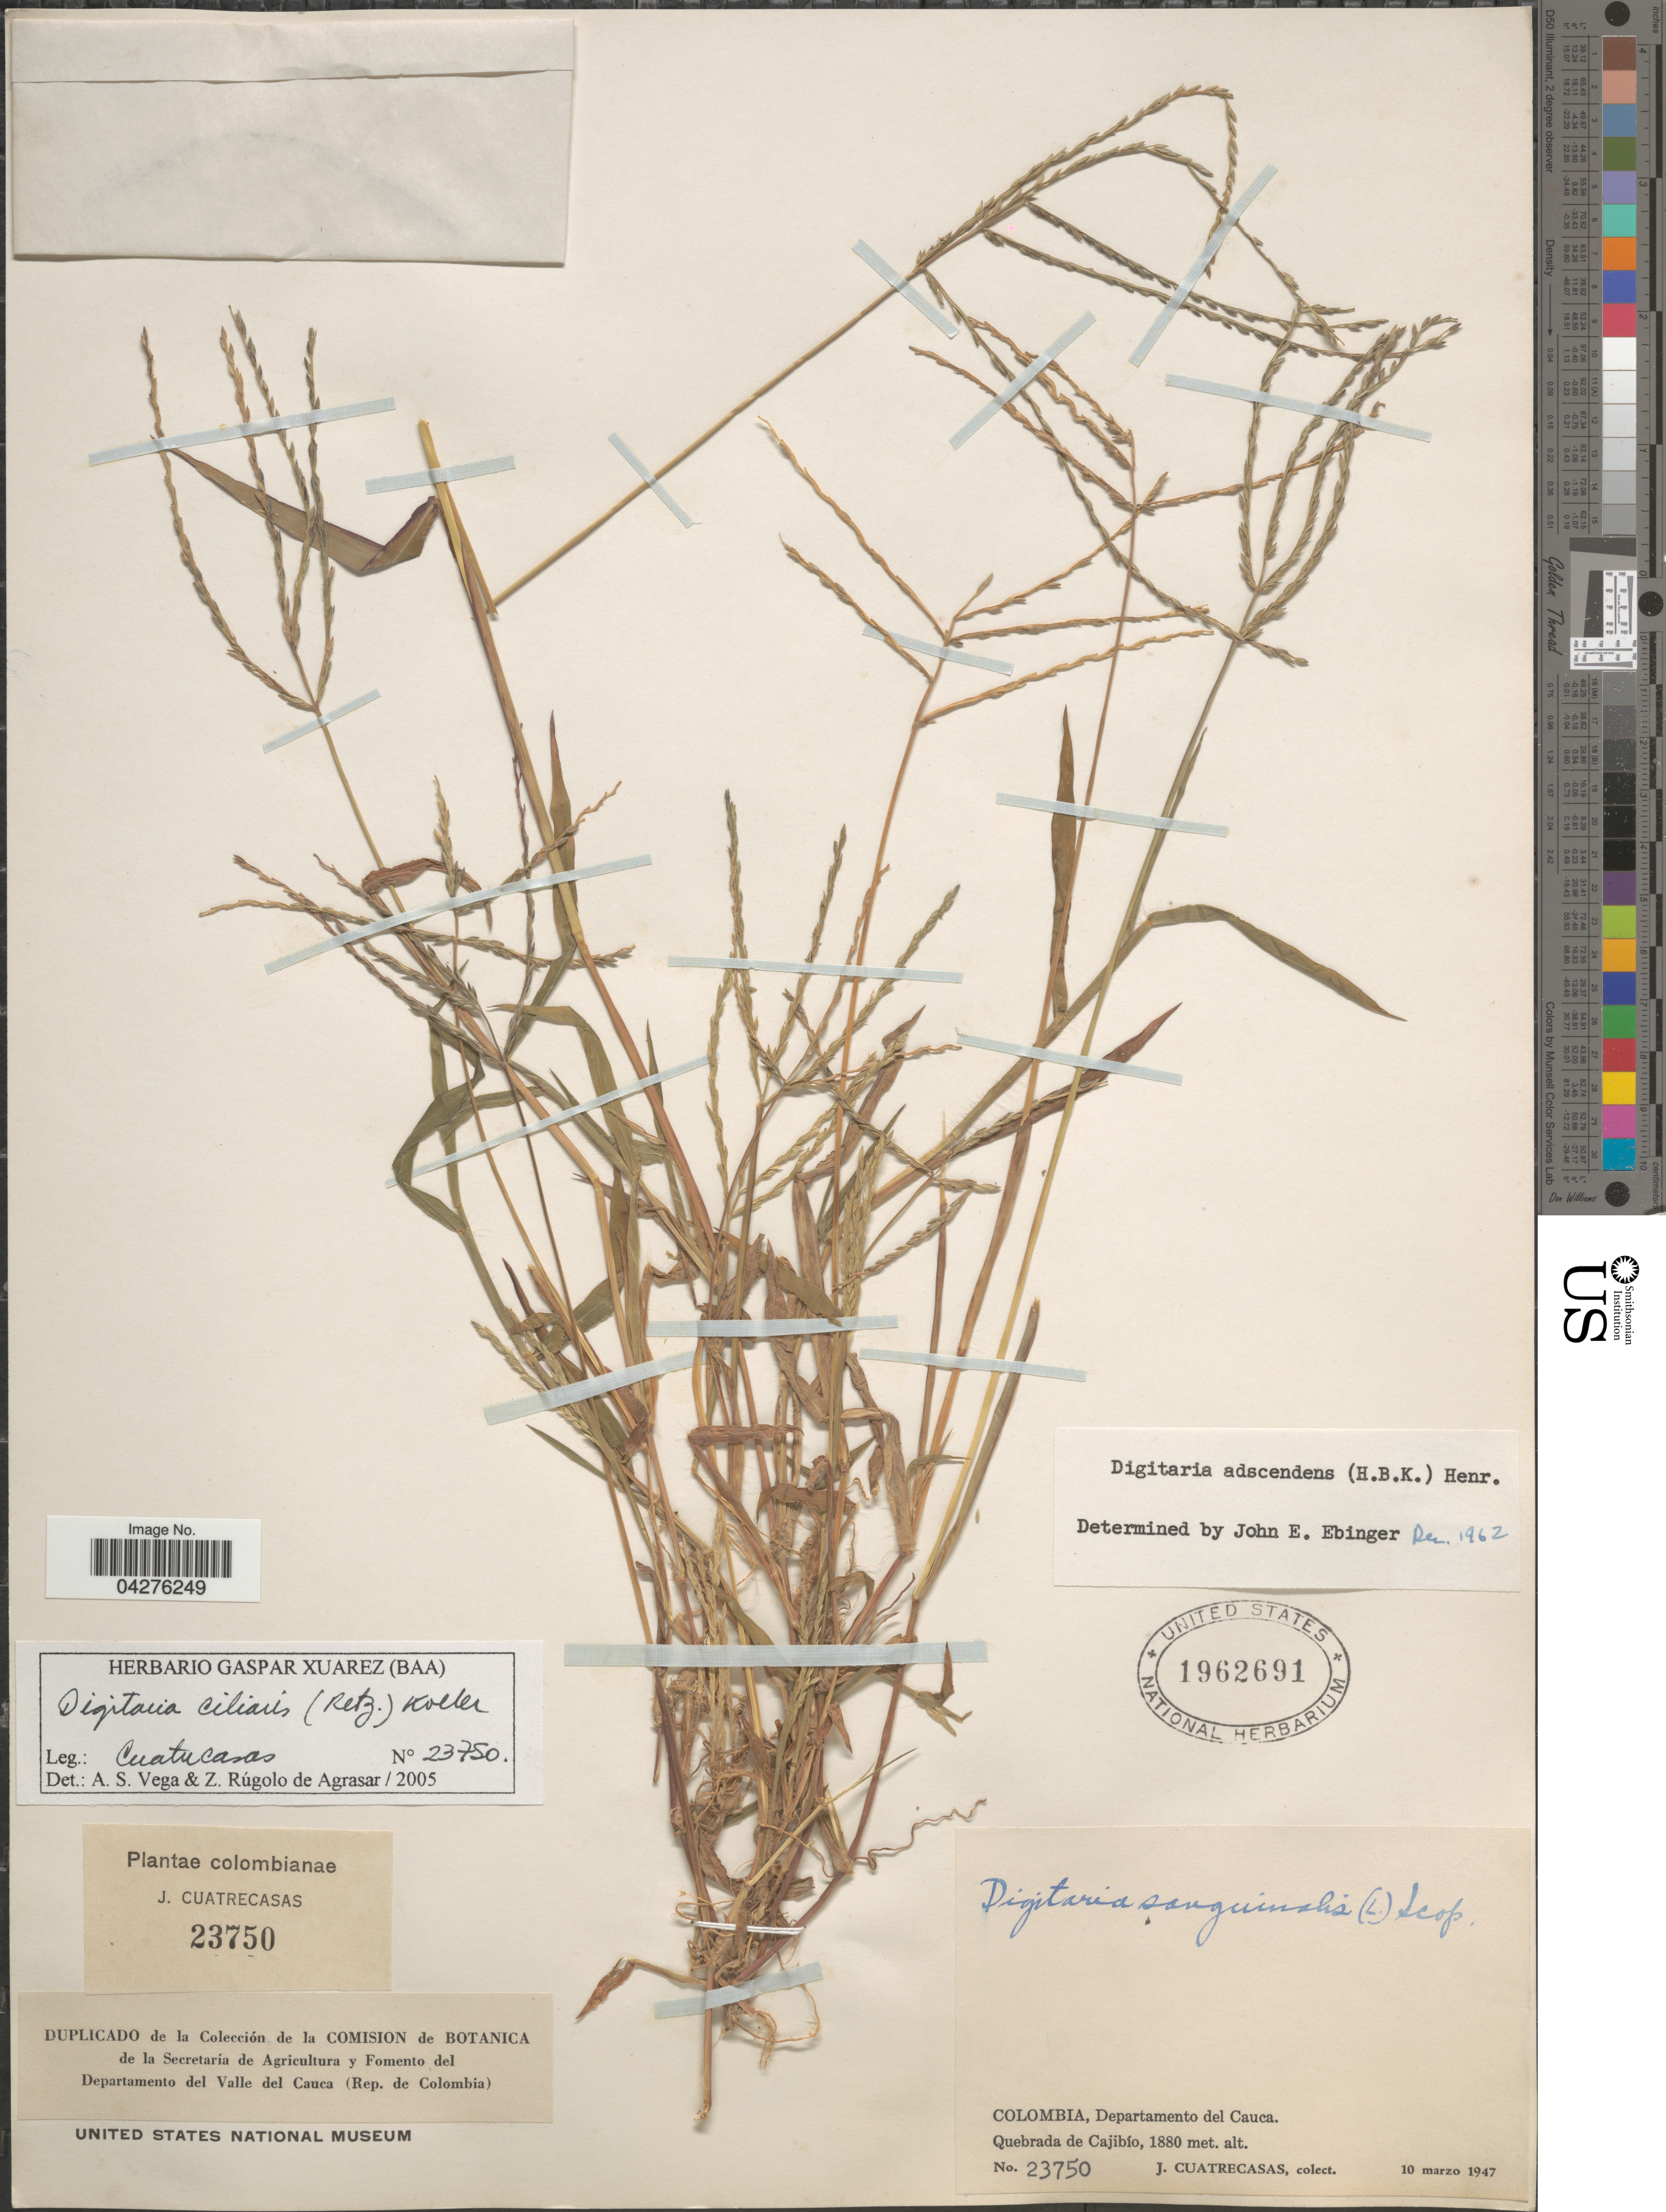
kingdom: Plantae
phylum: Tracheophyta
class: Liliopsida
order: Poales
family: Poaceae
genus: Digitaria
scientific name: Digitaria ciliaris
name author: (Retz.) Koeler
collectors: J. Cuatrecasas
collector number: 23750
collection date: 1947-03-10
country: Colombia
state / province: Cauca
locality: Departamento del Cauca. Quebrada de Cajibío.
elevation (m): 1880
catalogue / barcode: US 1962691